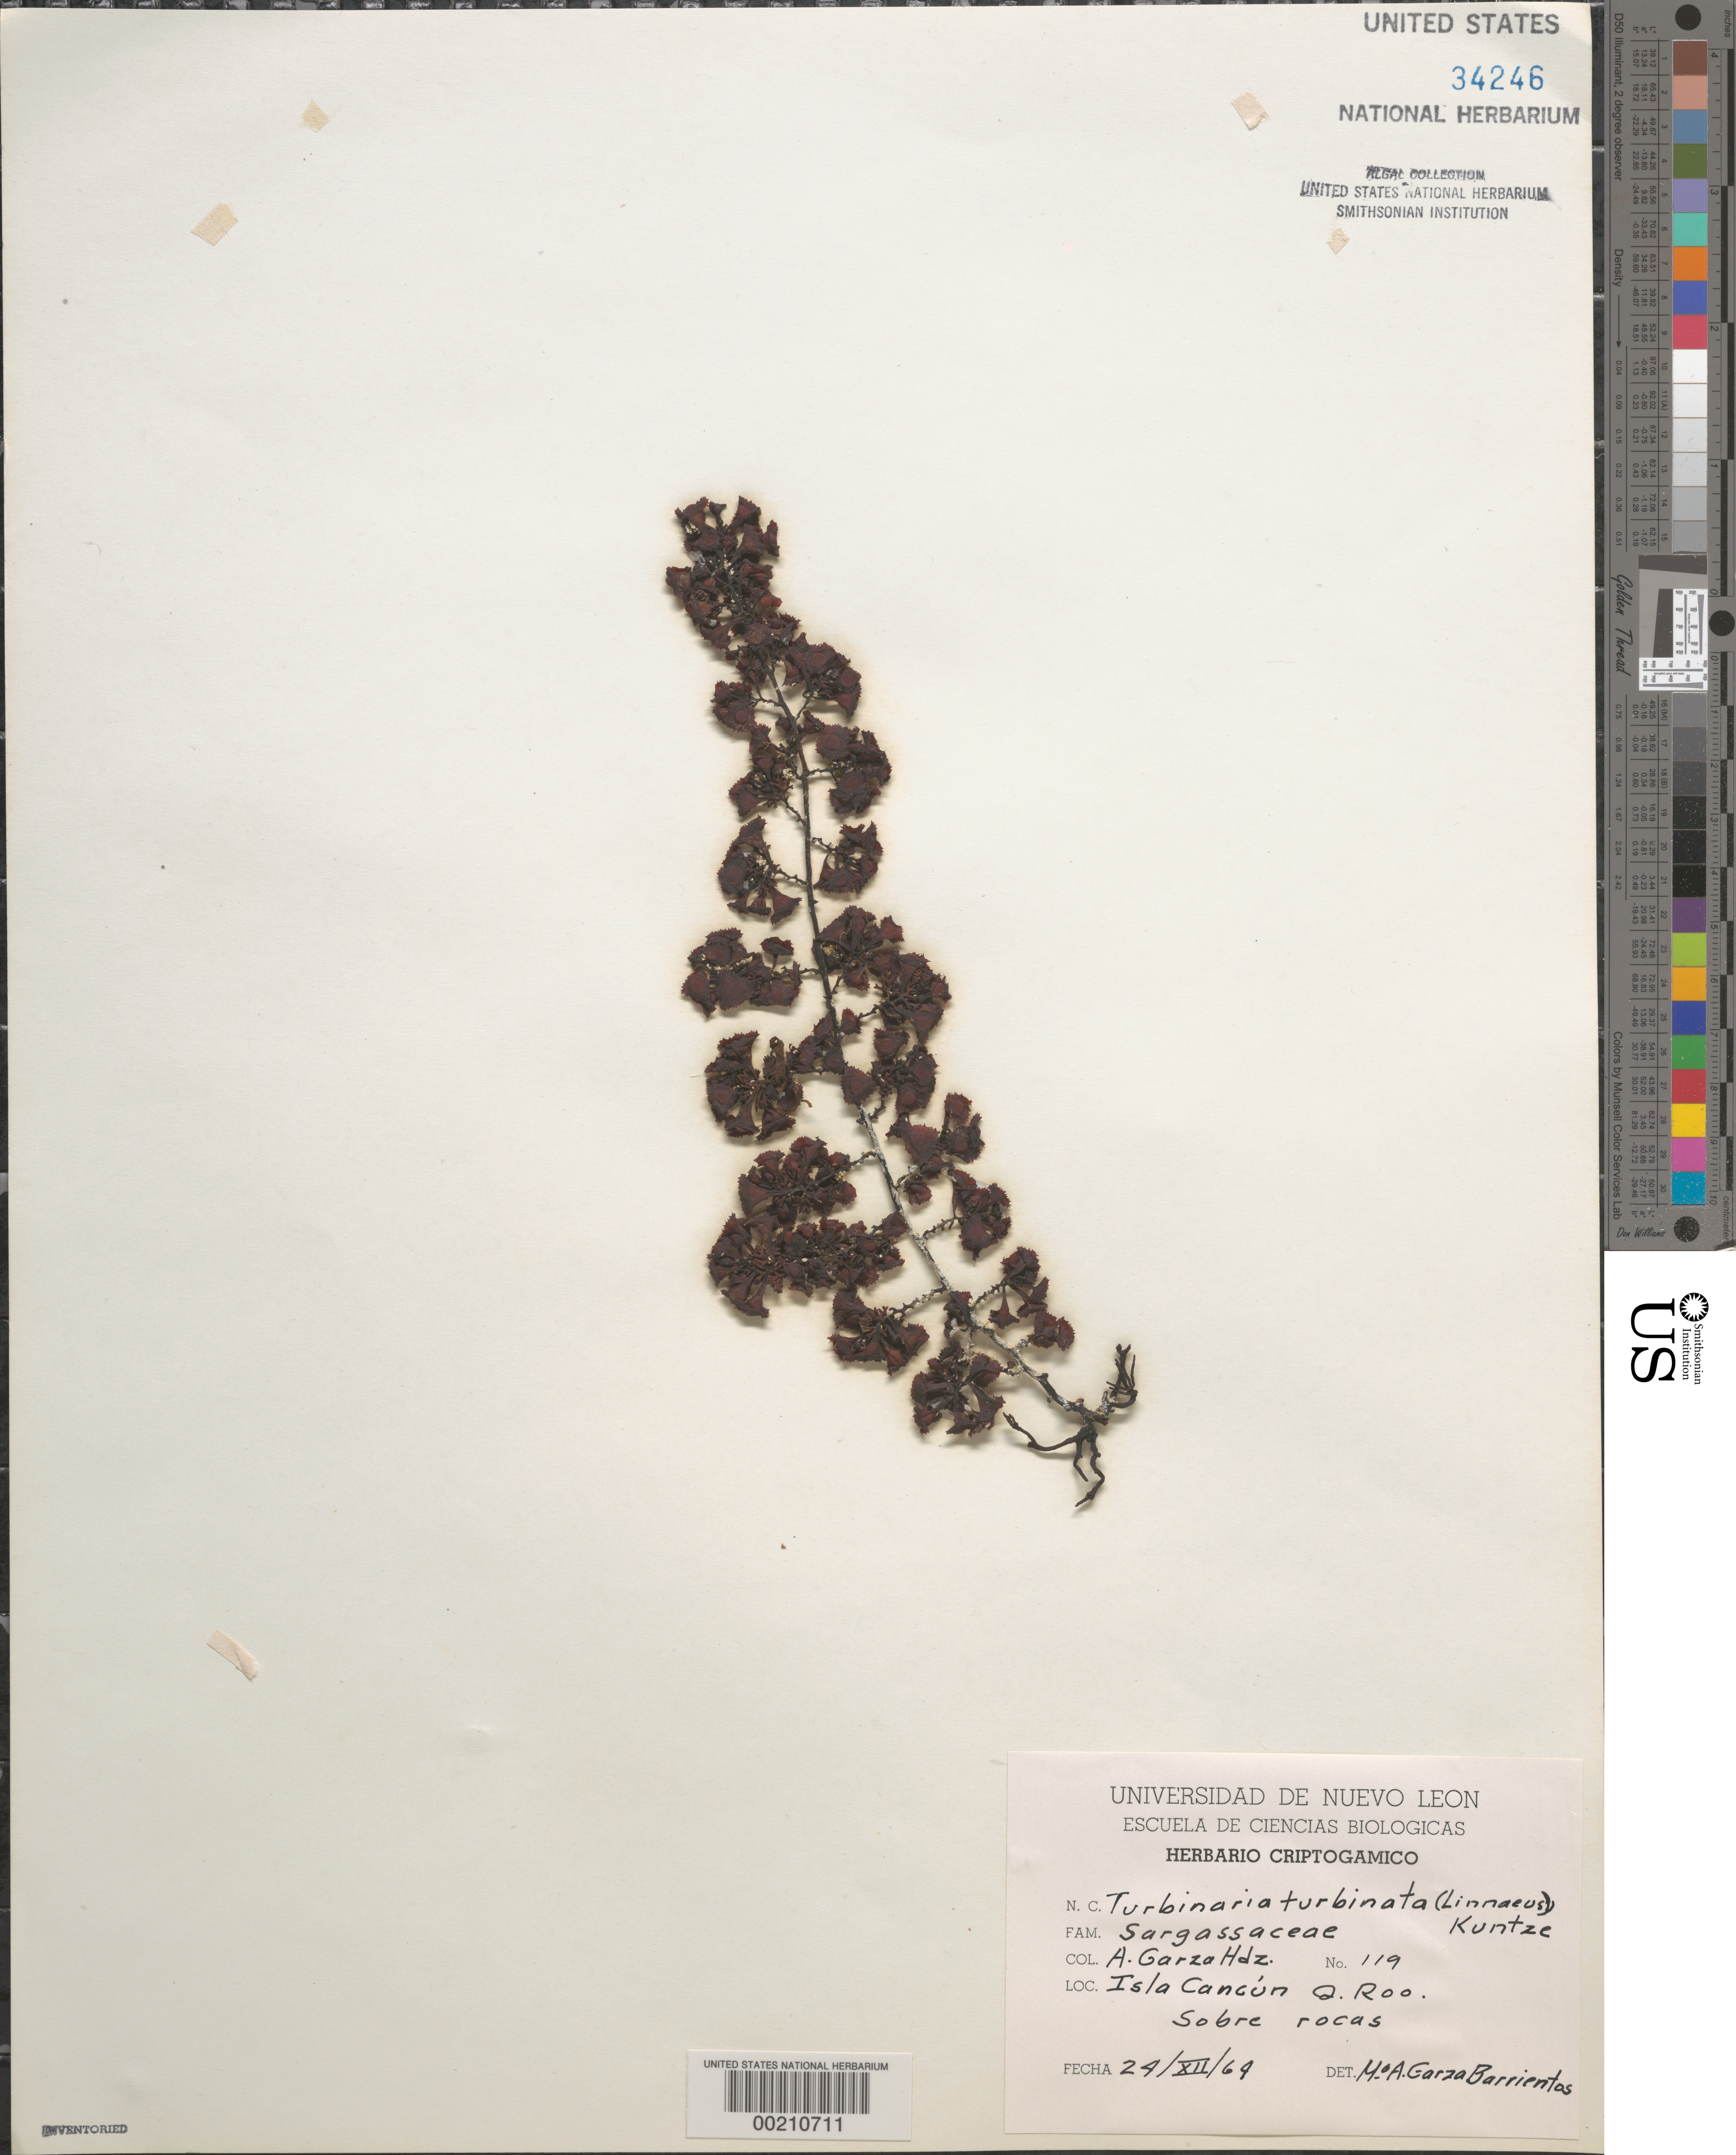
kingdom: Chromista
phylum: Ochrophyta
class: Phaeophyceae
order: Fucales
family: Sargassaceae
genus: Turbinaria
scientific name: Turbinaria turbinata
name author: (L.) Kuntze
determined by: Garza Barrientos, M. A.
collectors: A. Garza Hernandez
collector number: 119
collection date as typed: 24 Dec 1964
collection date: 1964-12-24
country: Mexico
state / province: Quintana Roo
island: Isla Cancun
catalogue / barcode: US 34246